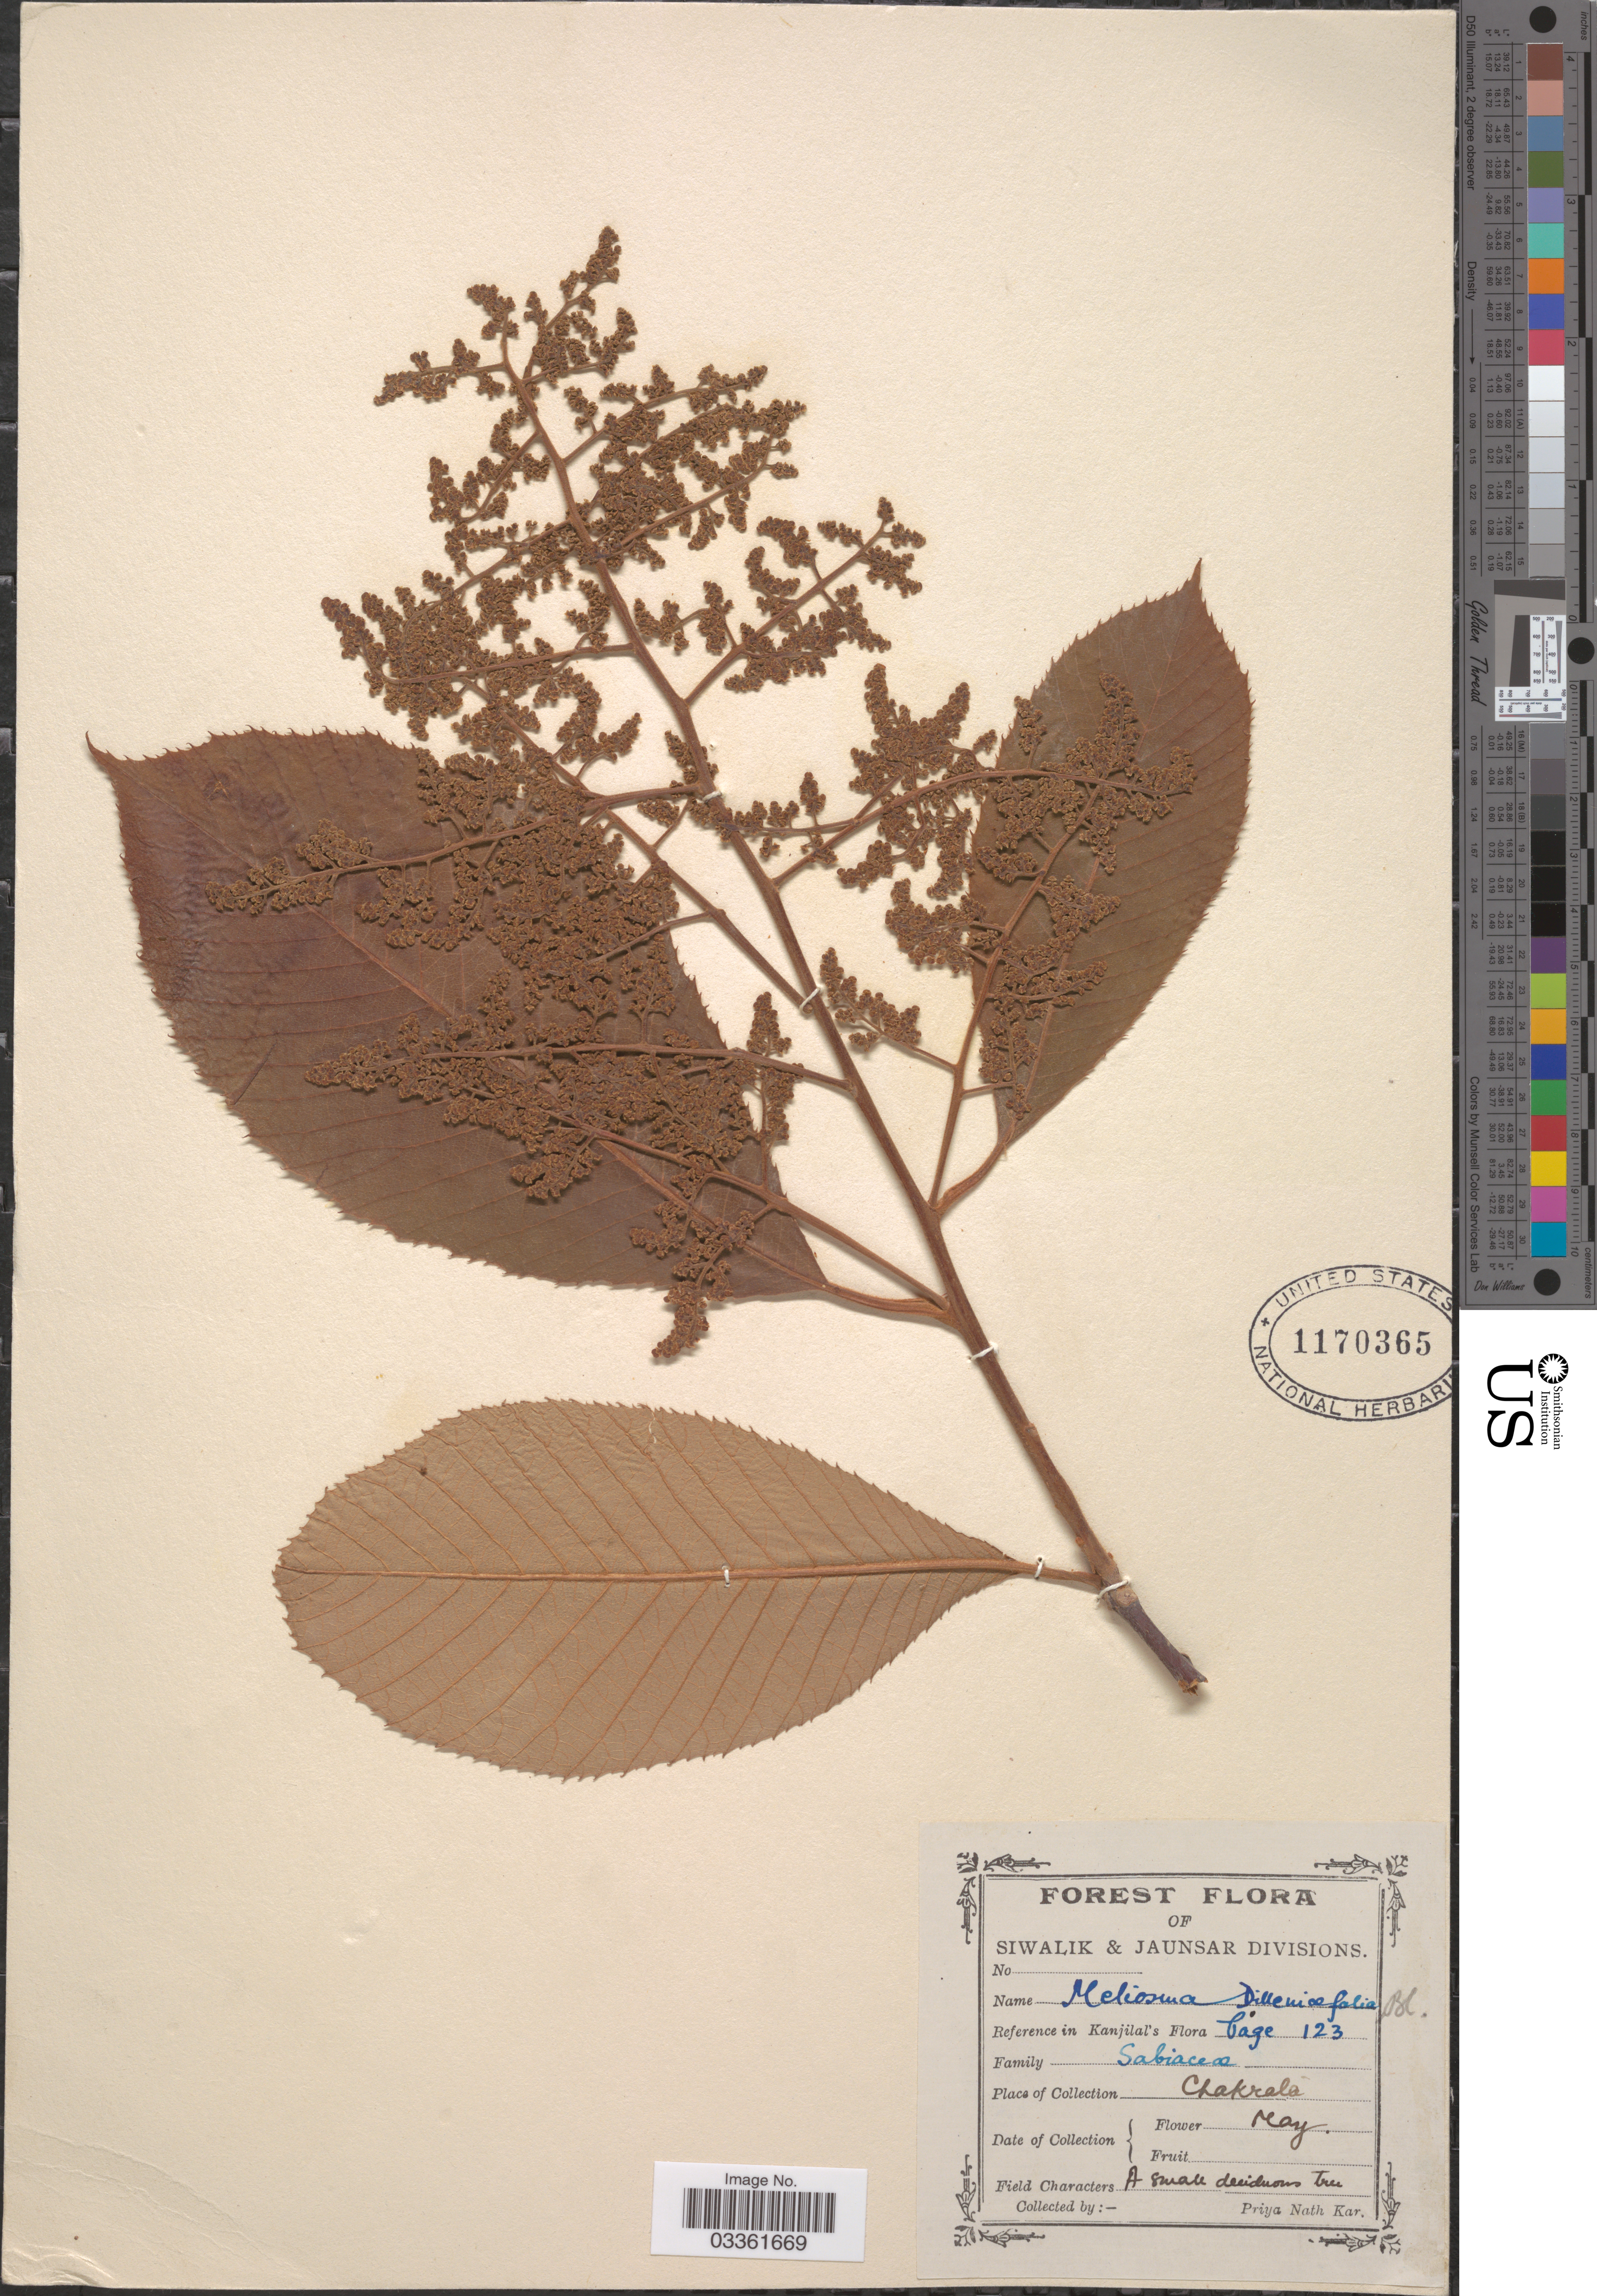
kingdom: Plantae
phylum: Tracheophyta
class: Magnoliopsida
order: Proteales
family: Sabiaceae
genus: Meliosma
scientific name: Meliosma dilleniifolia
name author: (Wall. ex Wight & Arn.) Walp.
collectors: P. Kar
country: India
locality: Siwalik & Jaunsar Divisions. Chakrala.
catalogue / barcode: US 1170365